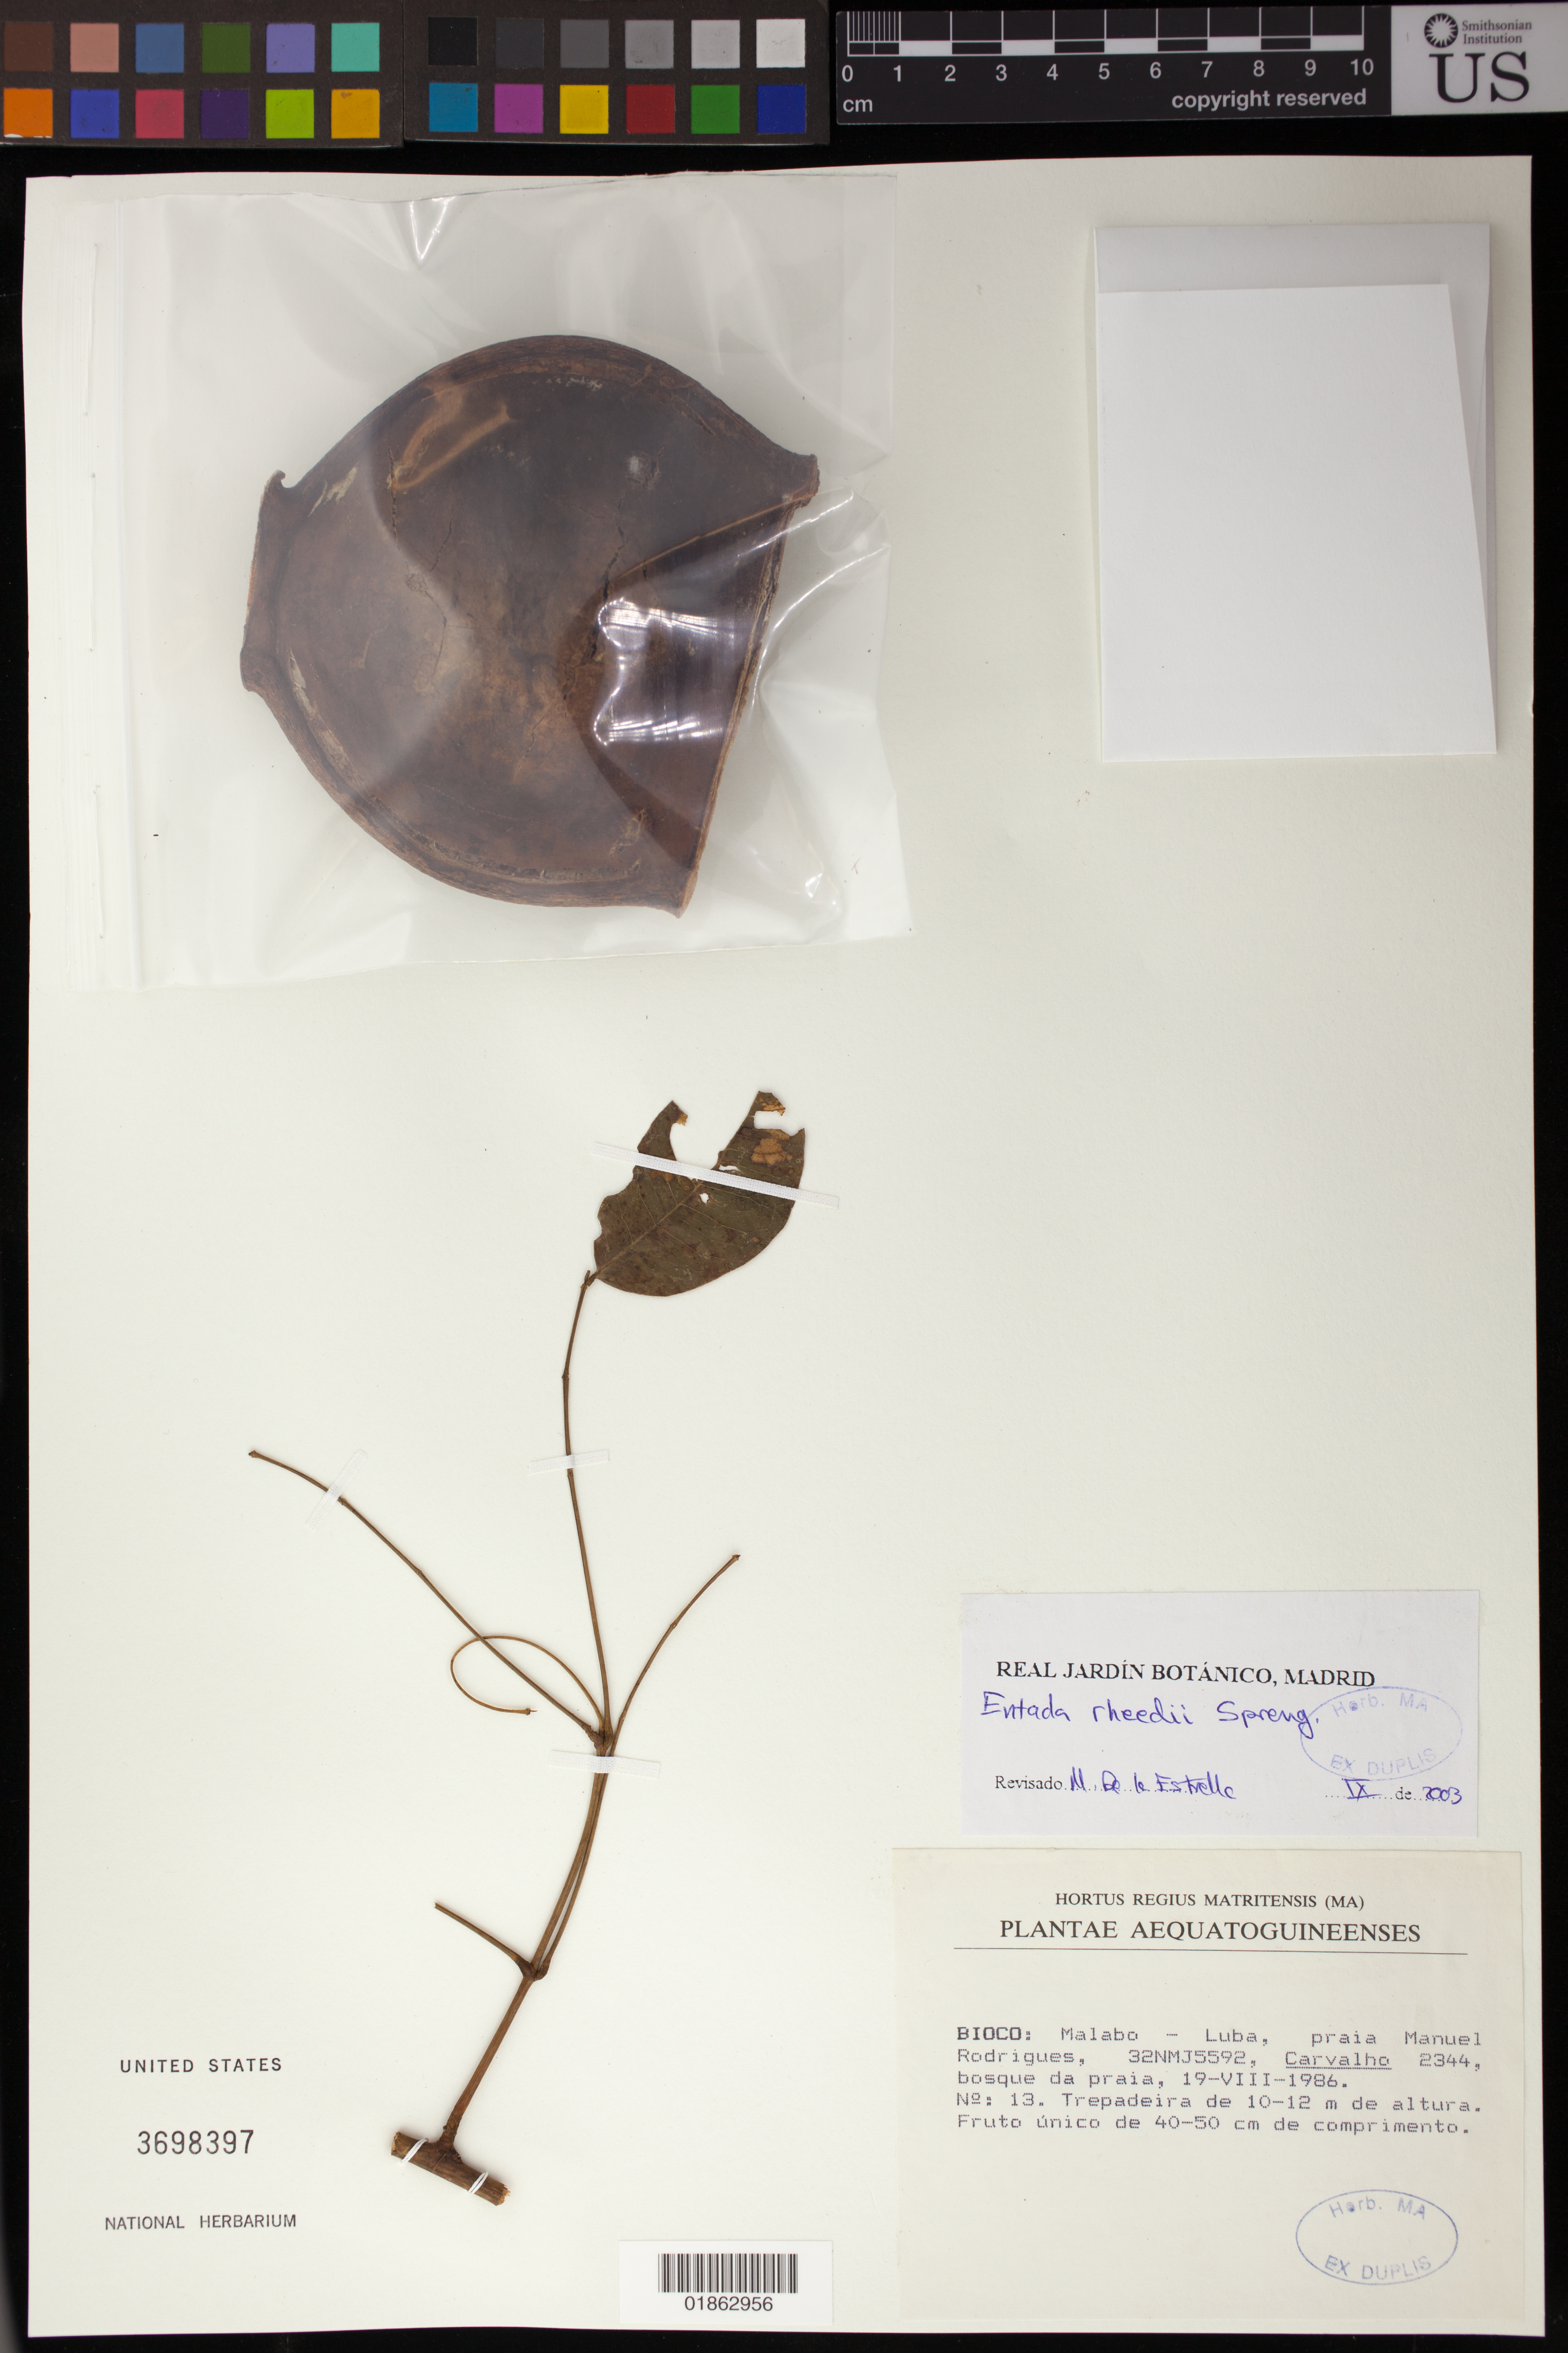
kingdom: Plantae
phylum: Tracheophyta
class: Magnoliopsida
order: Fabales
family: Fabaceae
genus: Entada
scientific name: Entada rheedei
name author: Spreng.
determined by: de la Estrella, M.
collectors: M. F. Carvalho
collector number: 2344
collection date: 1986-08-19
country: Equatorial Guinea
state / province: Bioko Sur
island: Bioko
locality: Malabo, Luba. Praia Manuel Rodrigues, 32NMJ5692, bosque de praia.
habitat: bosque da praia.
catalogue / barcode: US 3698397